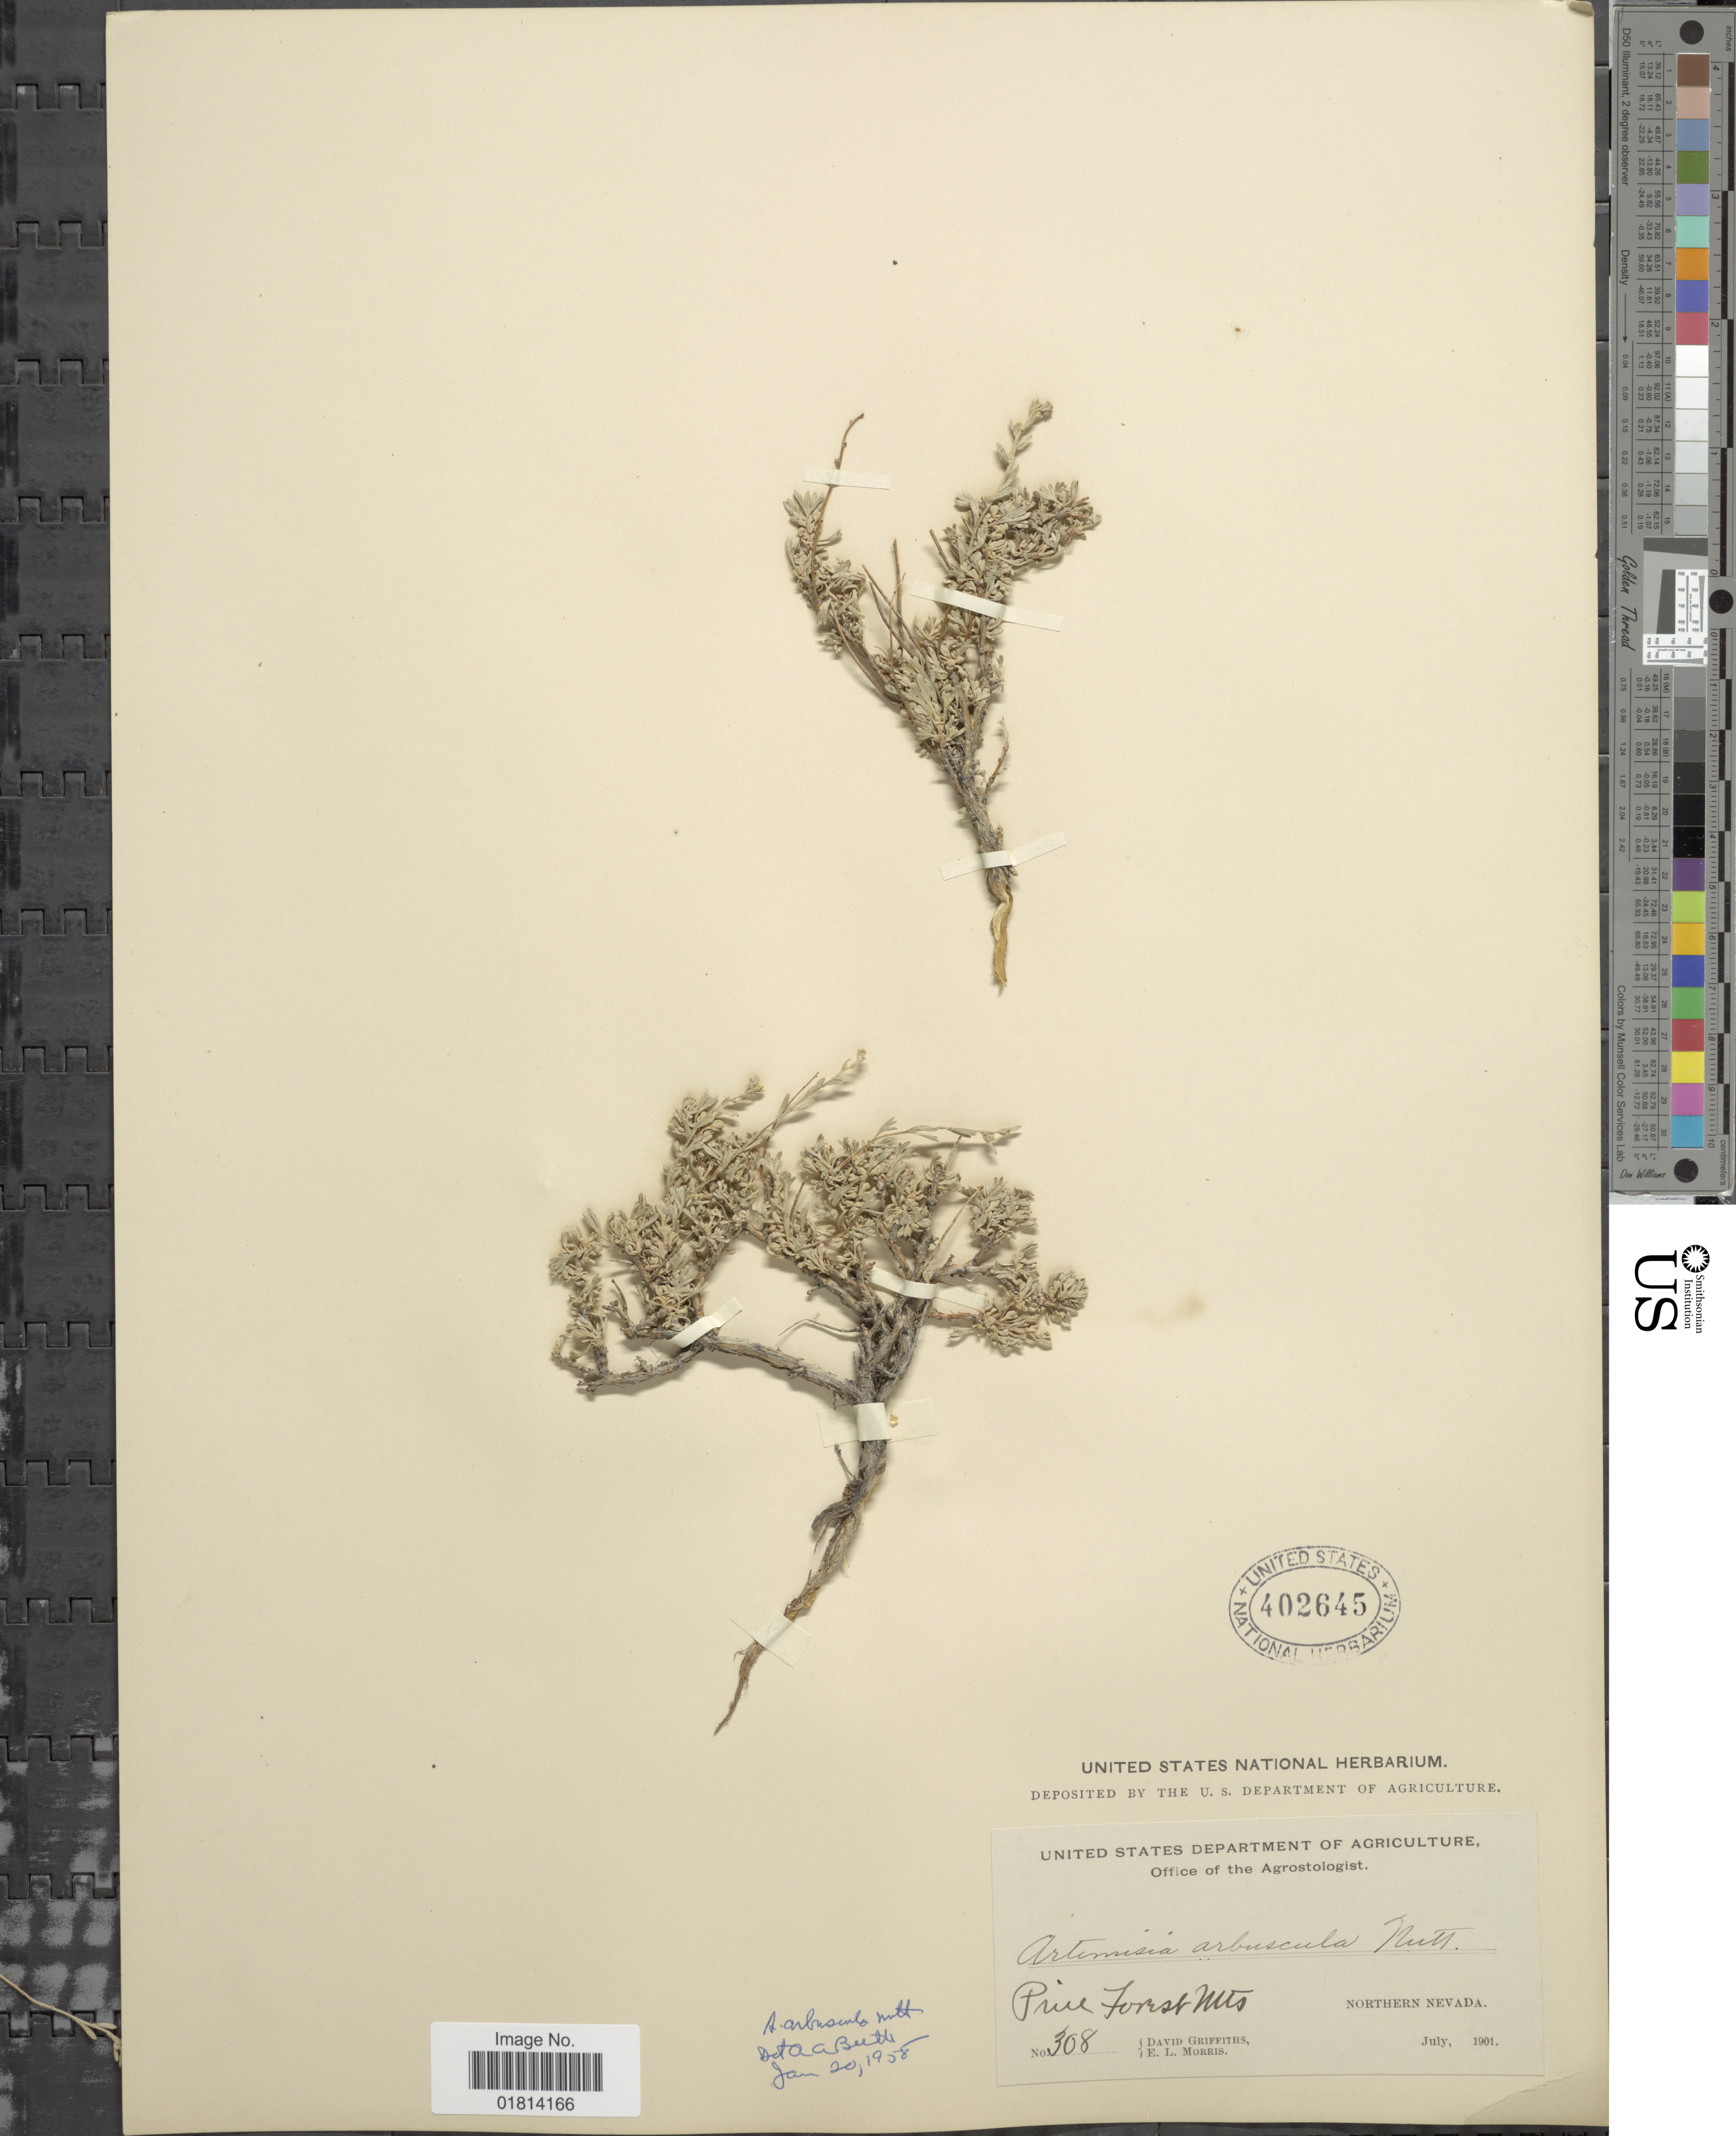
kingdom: Plantae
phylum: Tracheophyta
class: Magnoliopsida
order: Asterales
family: Asteraceae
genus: Artemisia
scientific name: Artemisia arbuscula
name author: Nutt.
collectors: D. Griffiths & E. Morris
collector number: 308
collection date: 1901-07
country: United States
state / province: Nevada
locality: Prine Forest Mts. Northern Nevada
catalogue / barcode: US 402645